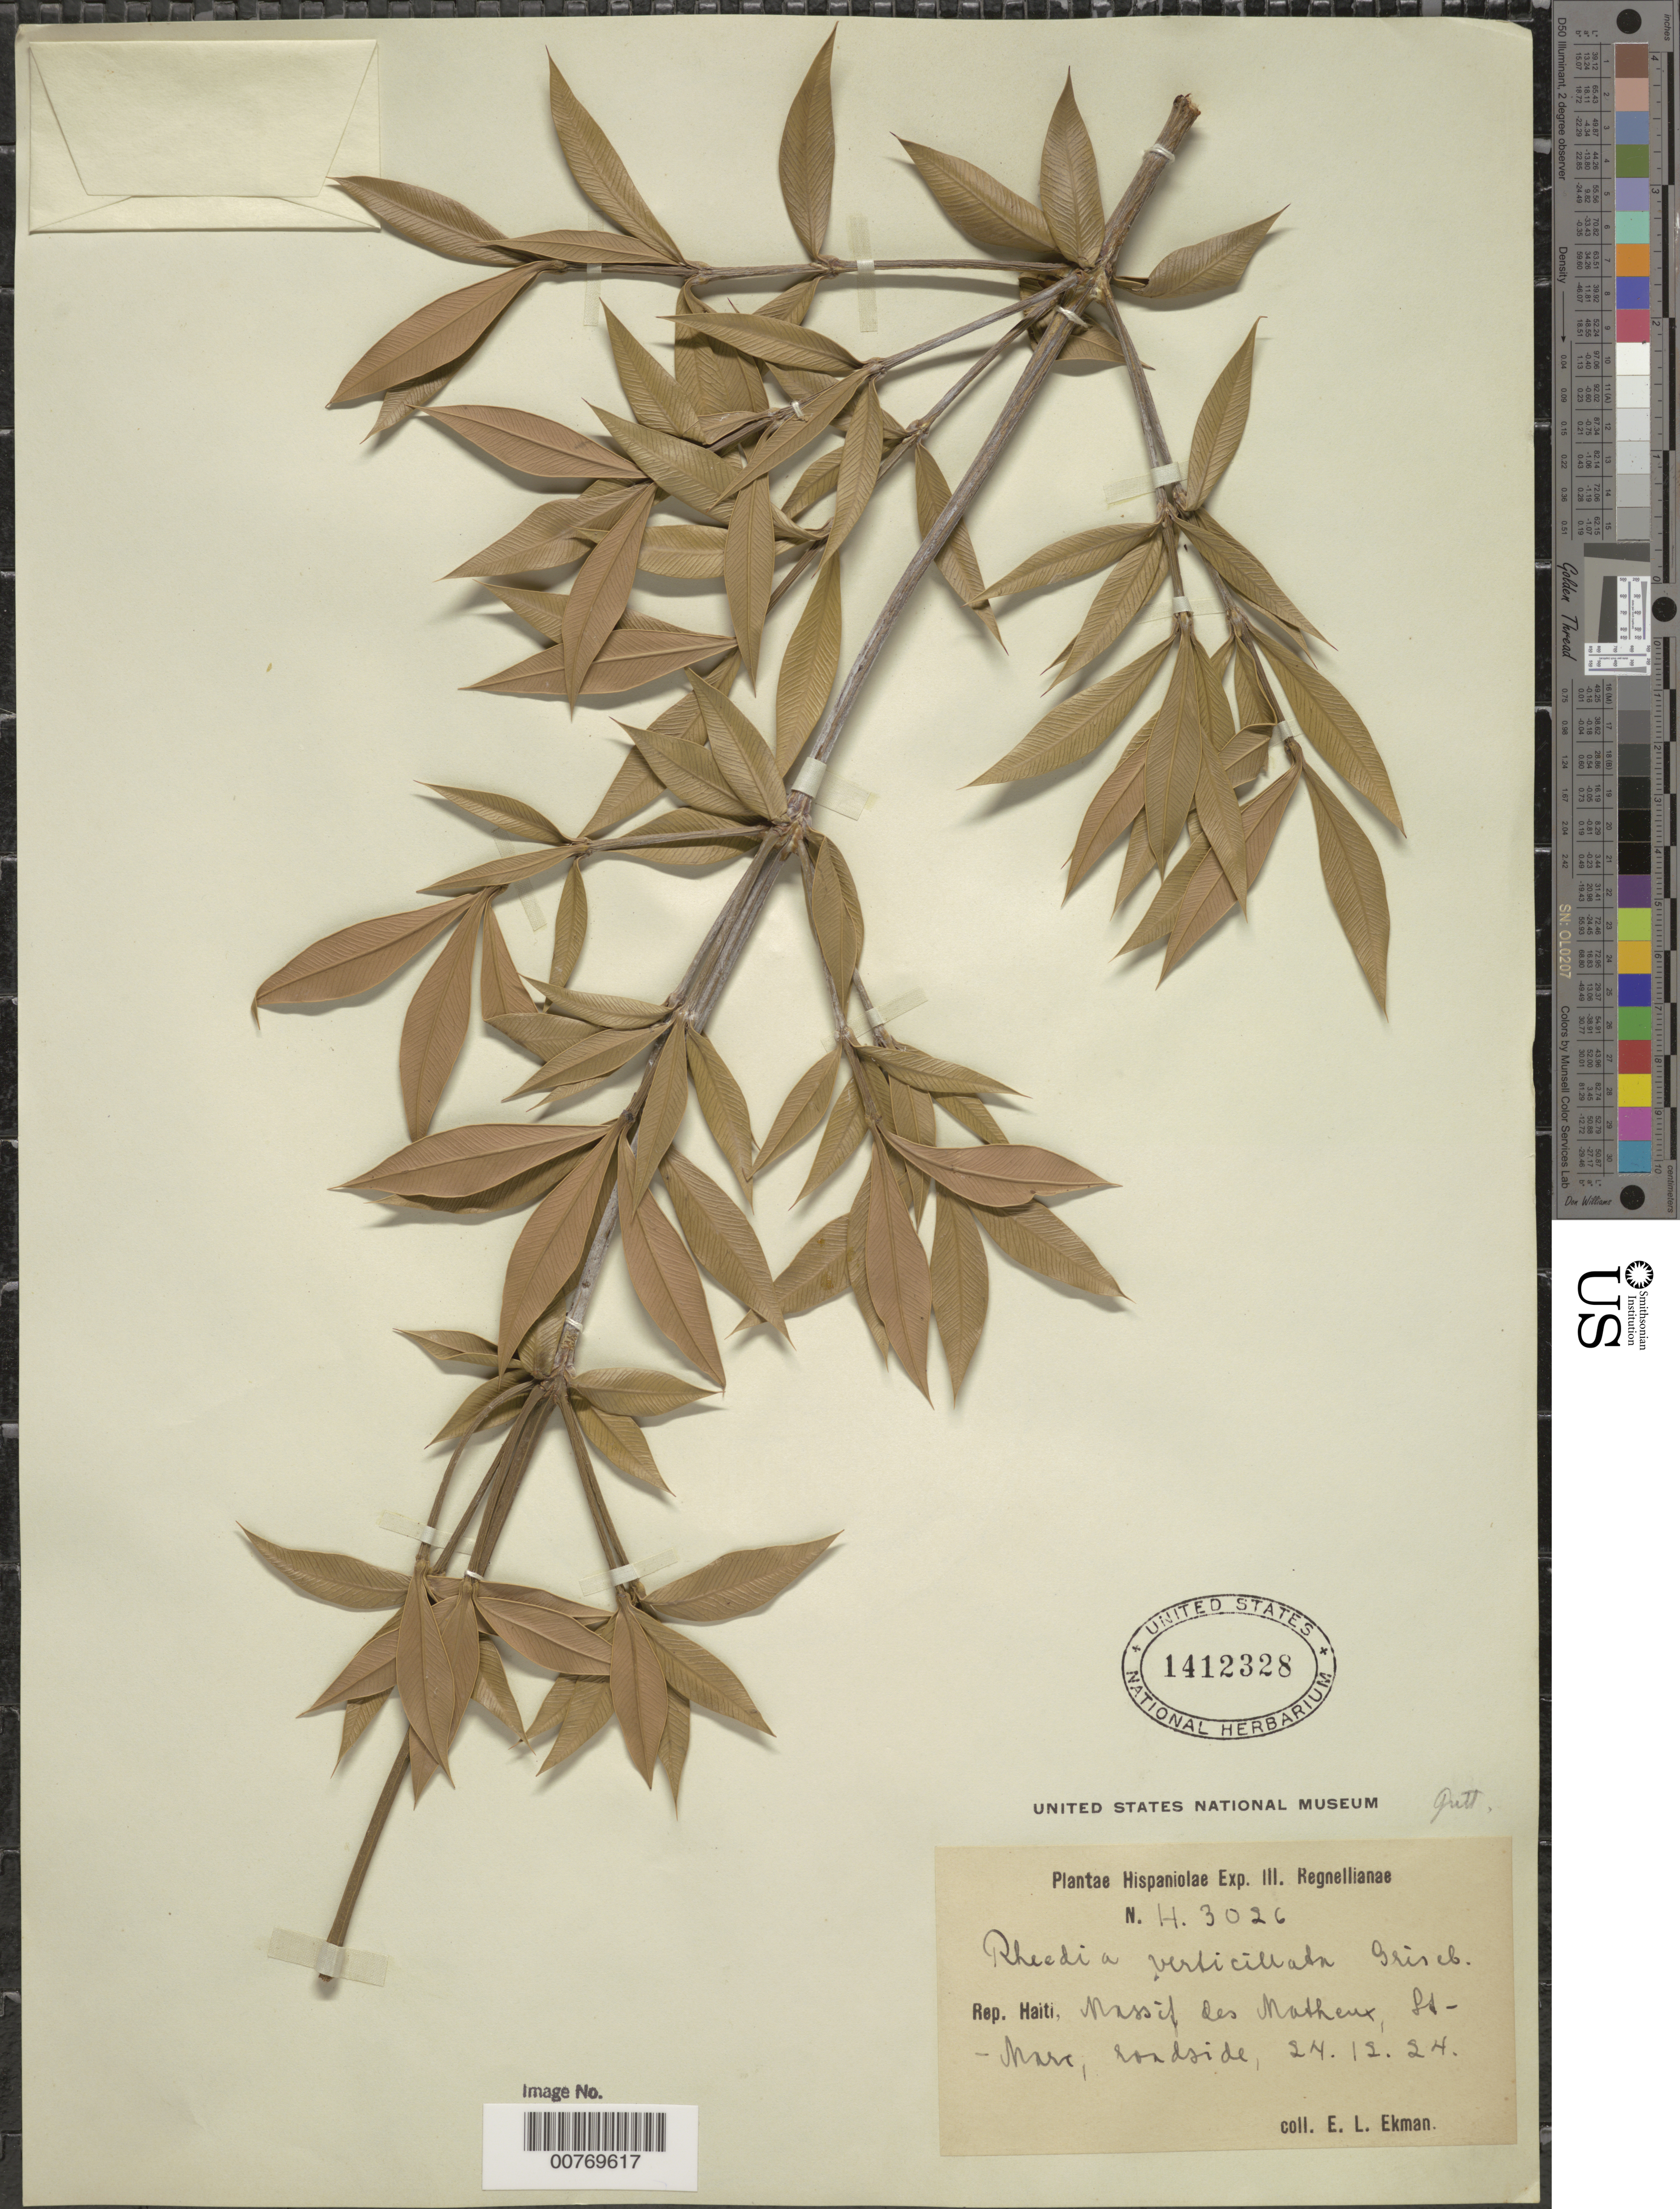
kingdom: Plantae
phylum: Tracheophyta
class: Magnoliopsida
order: Malpighiales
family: Clusiaceae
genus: Garcinia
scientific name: Garcinia verticillata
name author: (Urb.) Alain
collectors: E. L. Ekman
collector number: H 3026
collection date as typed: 24 Dec 1924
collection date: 1924-12-24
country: Haiti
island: Hispaniola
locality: Massif des Matheux, "Ld-Norr".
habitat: roadside.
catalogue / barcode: US 1412328